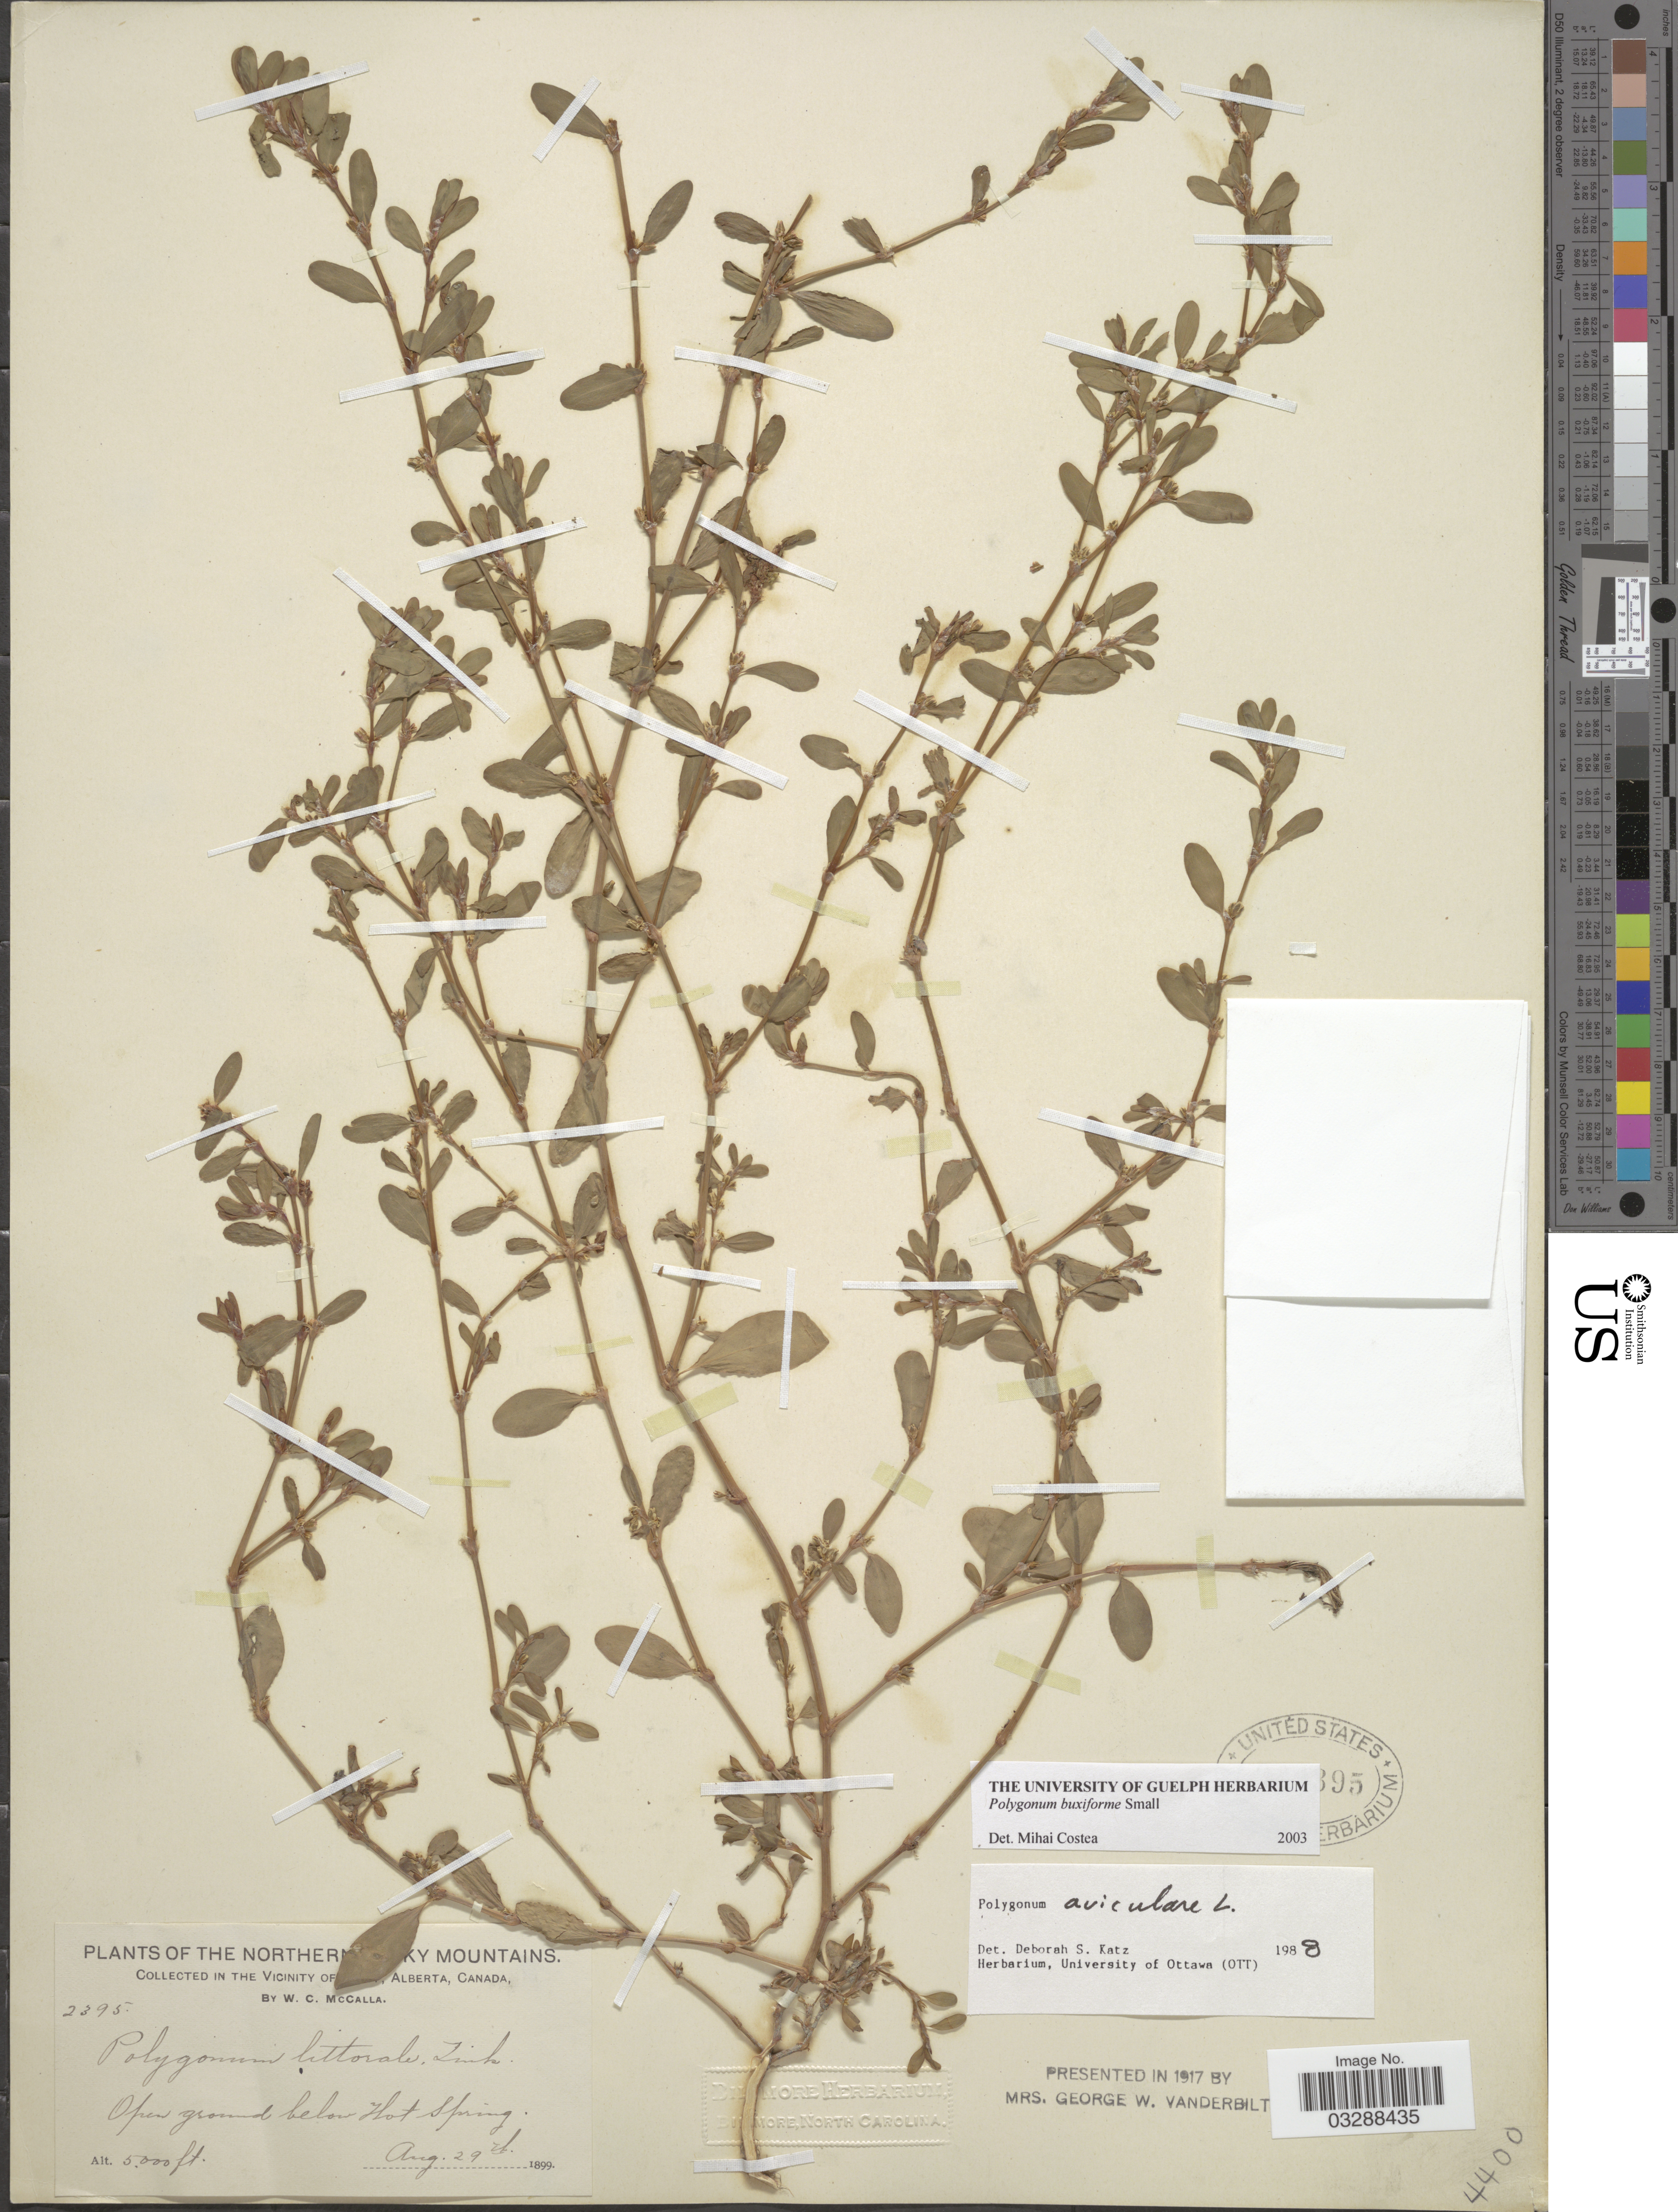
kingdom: Plantae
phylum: Tracheophyta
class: Magnoliopsida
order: Caryophyllales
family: Polygonaceae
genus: Polygonum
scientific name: Polygonum buxiforme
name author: Small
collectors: W. McCalla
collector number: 2395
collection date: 1899-08-29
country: Canada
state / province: Alberta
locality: Northern Rocky Mountains, in the Vicinity of [illegible text], Open ground below Hot Spring.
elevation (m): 1524